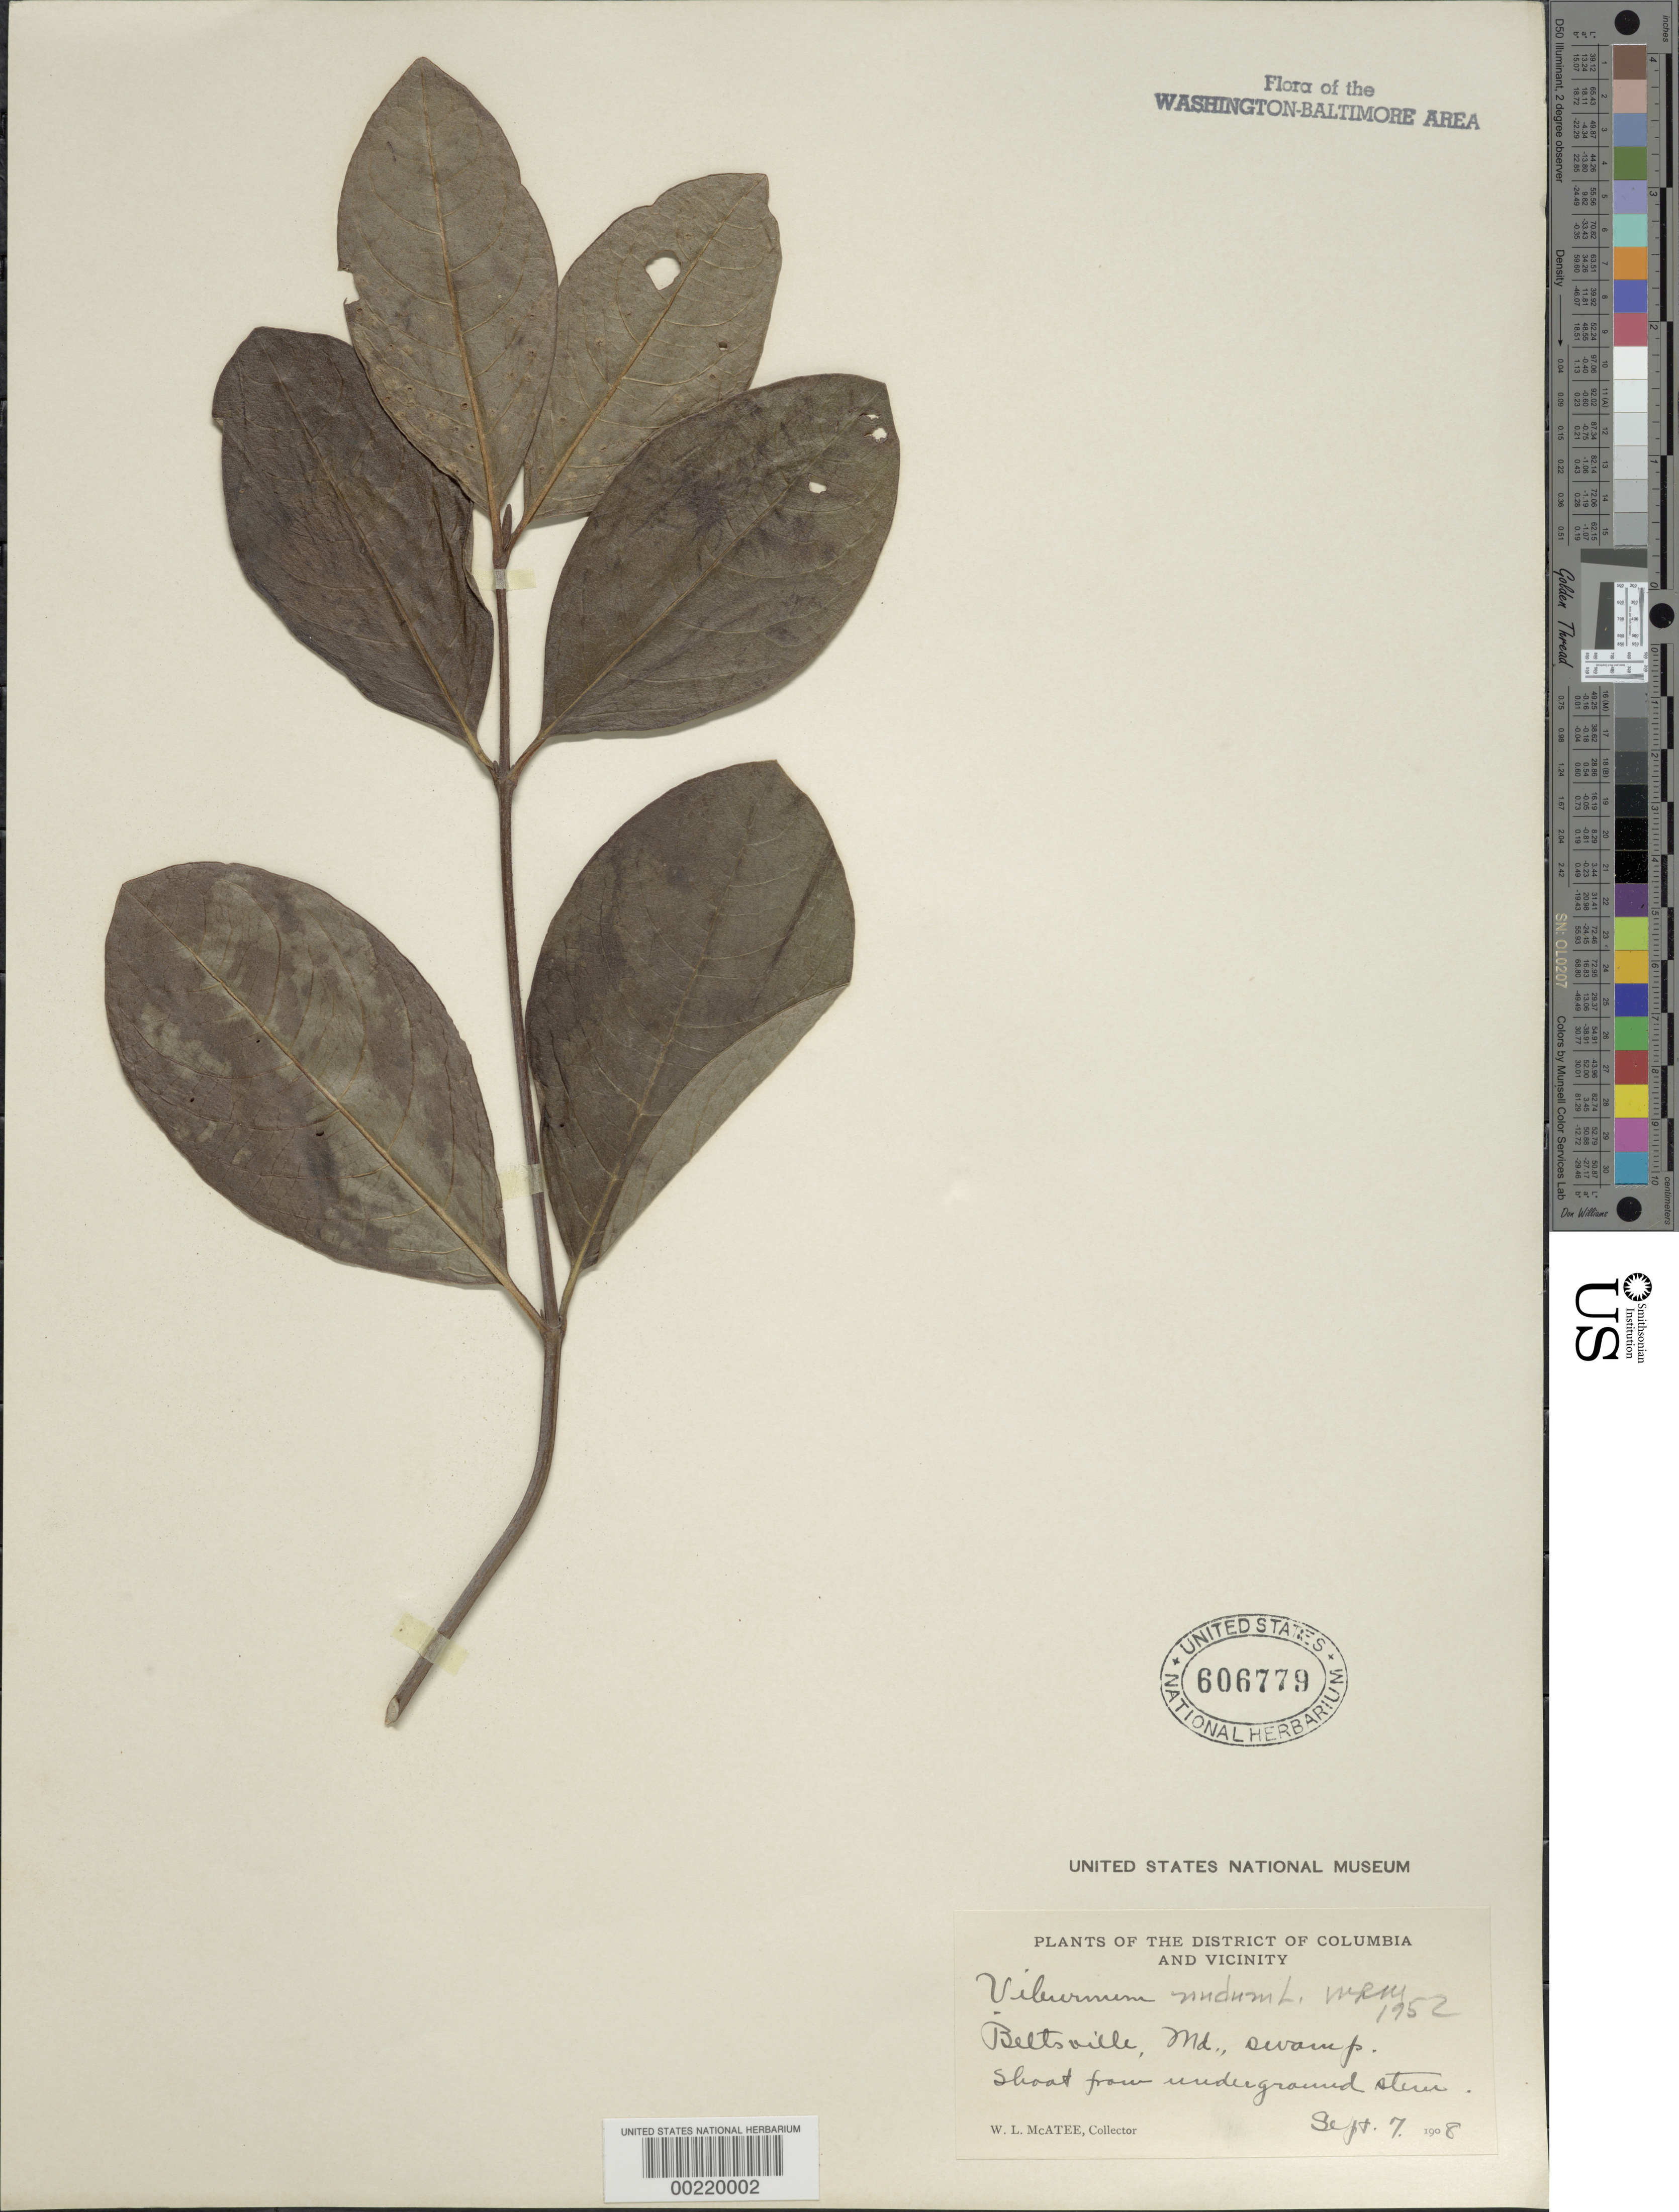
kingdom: Plantae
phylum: Tracheophyta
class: Magnoliopsida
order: Dipsacales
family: Viburnaceae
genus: Viburnum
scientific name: Viburnum nudum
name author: L.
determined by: McAtee, W. L.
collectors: W. McAtee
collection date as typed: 07 Sep 1908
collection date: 1908-09-07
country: United States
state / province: Maryland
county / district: Prince George's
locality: Beltsville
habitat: Swamp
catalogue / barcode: US 606779